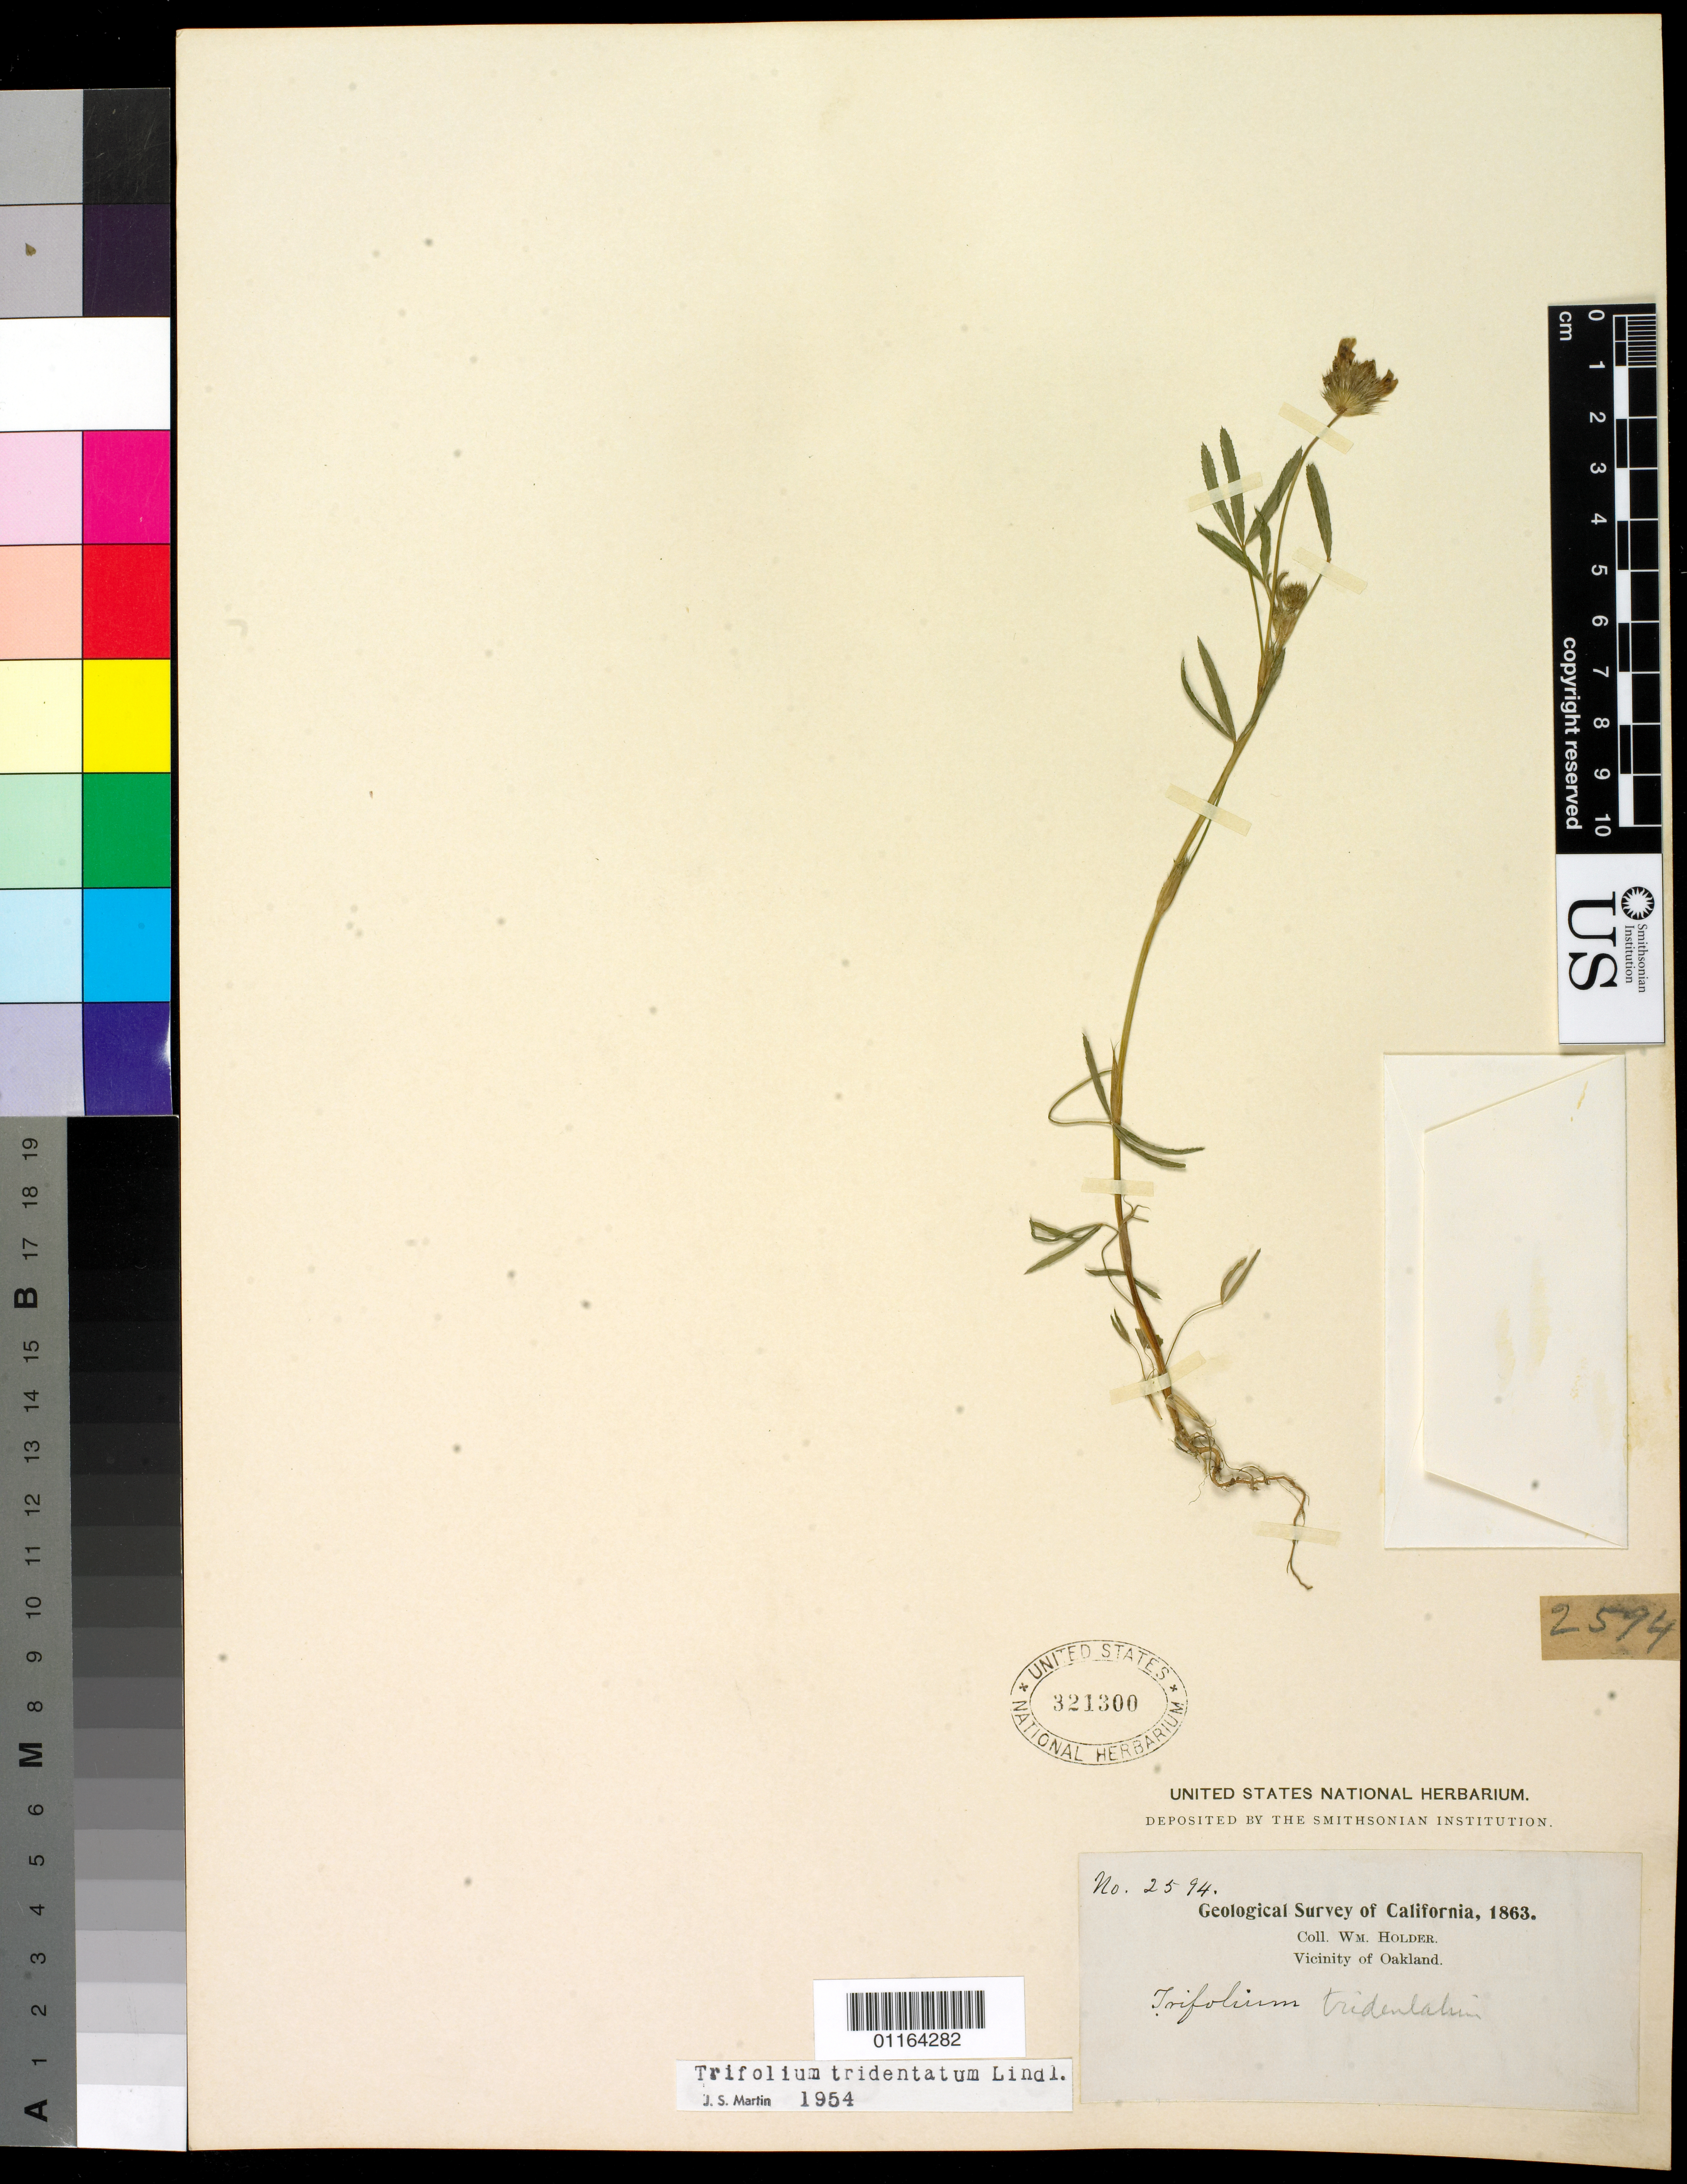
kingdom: Plantae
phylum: Tracheophyta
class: Magnoliopsida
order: Fabales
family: Fabaceae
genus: Trifolium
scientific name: Trifolium tridentatum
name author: Lindl.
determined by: Martin, J. S.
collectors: W. Holder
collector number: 2594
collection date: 1863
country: United States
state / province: California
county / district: Alameda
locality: Vicinity of Oakland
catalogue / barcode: US 321300